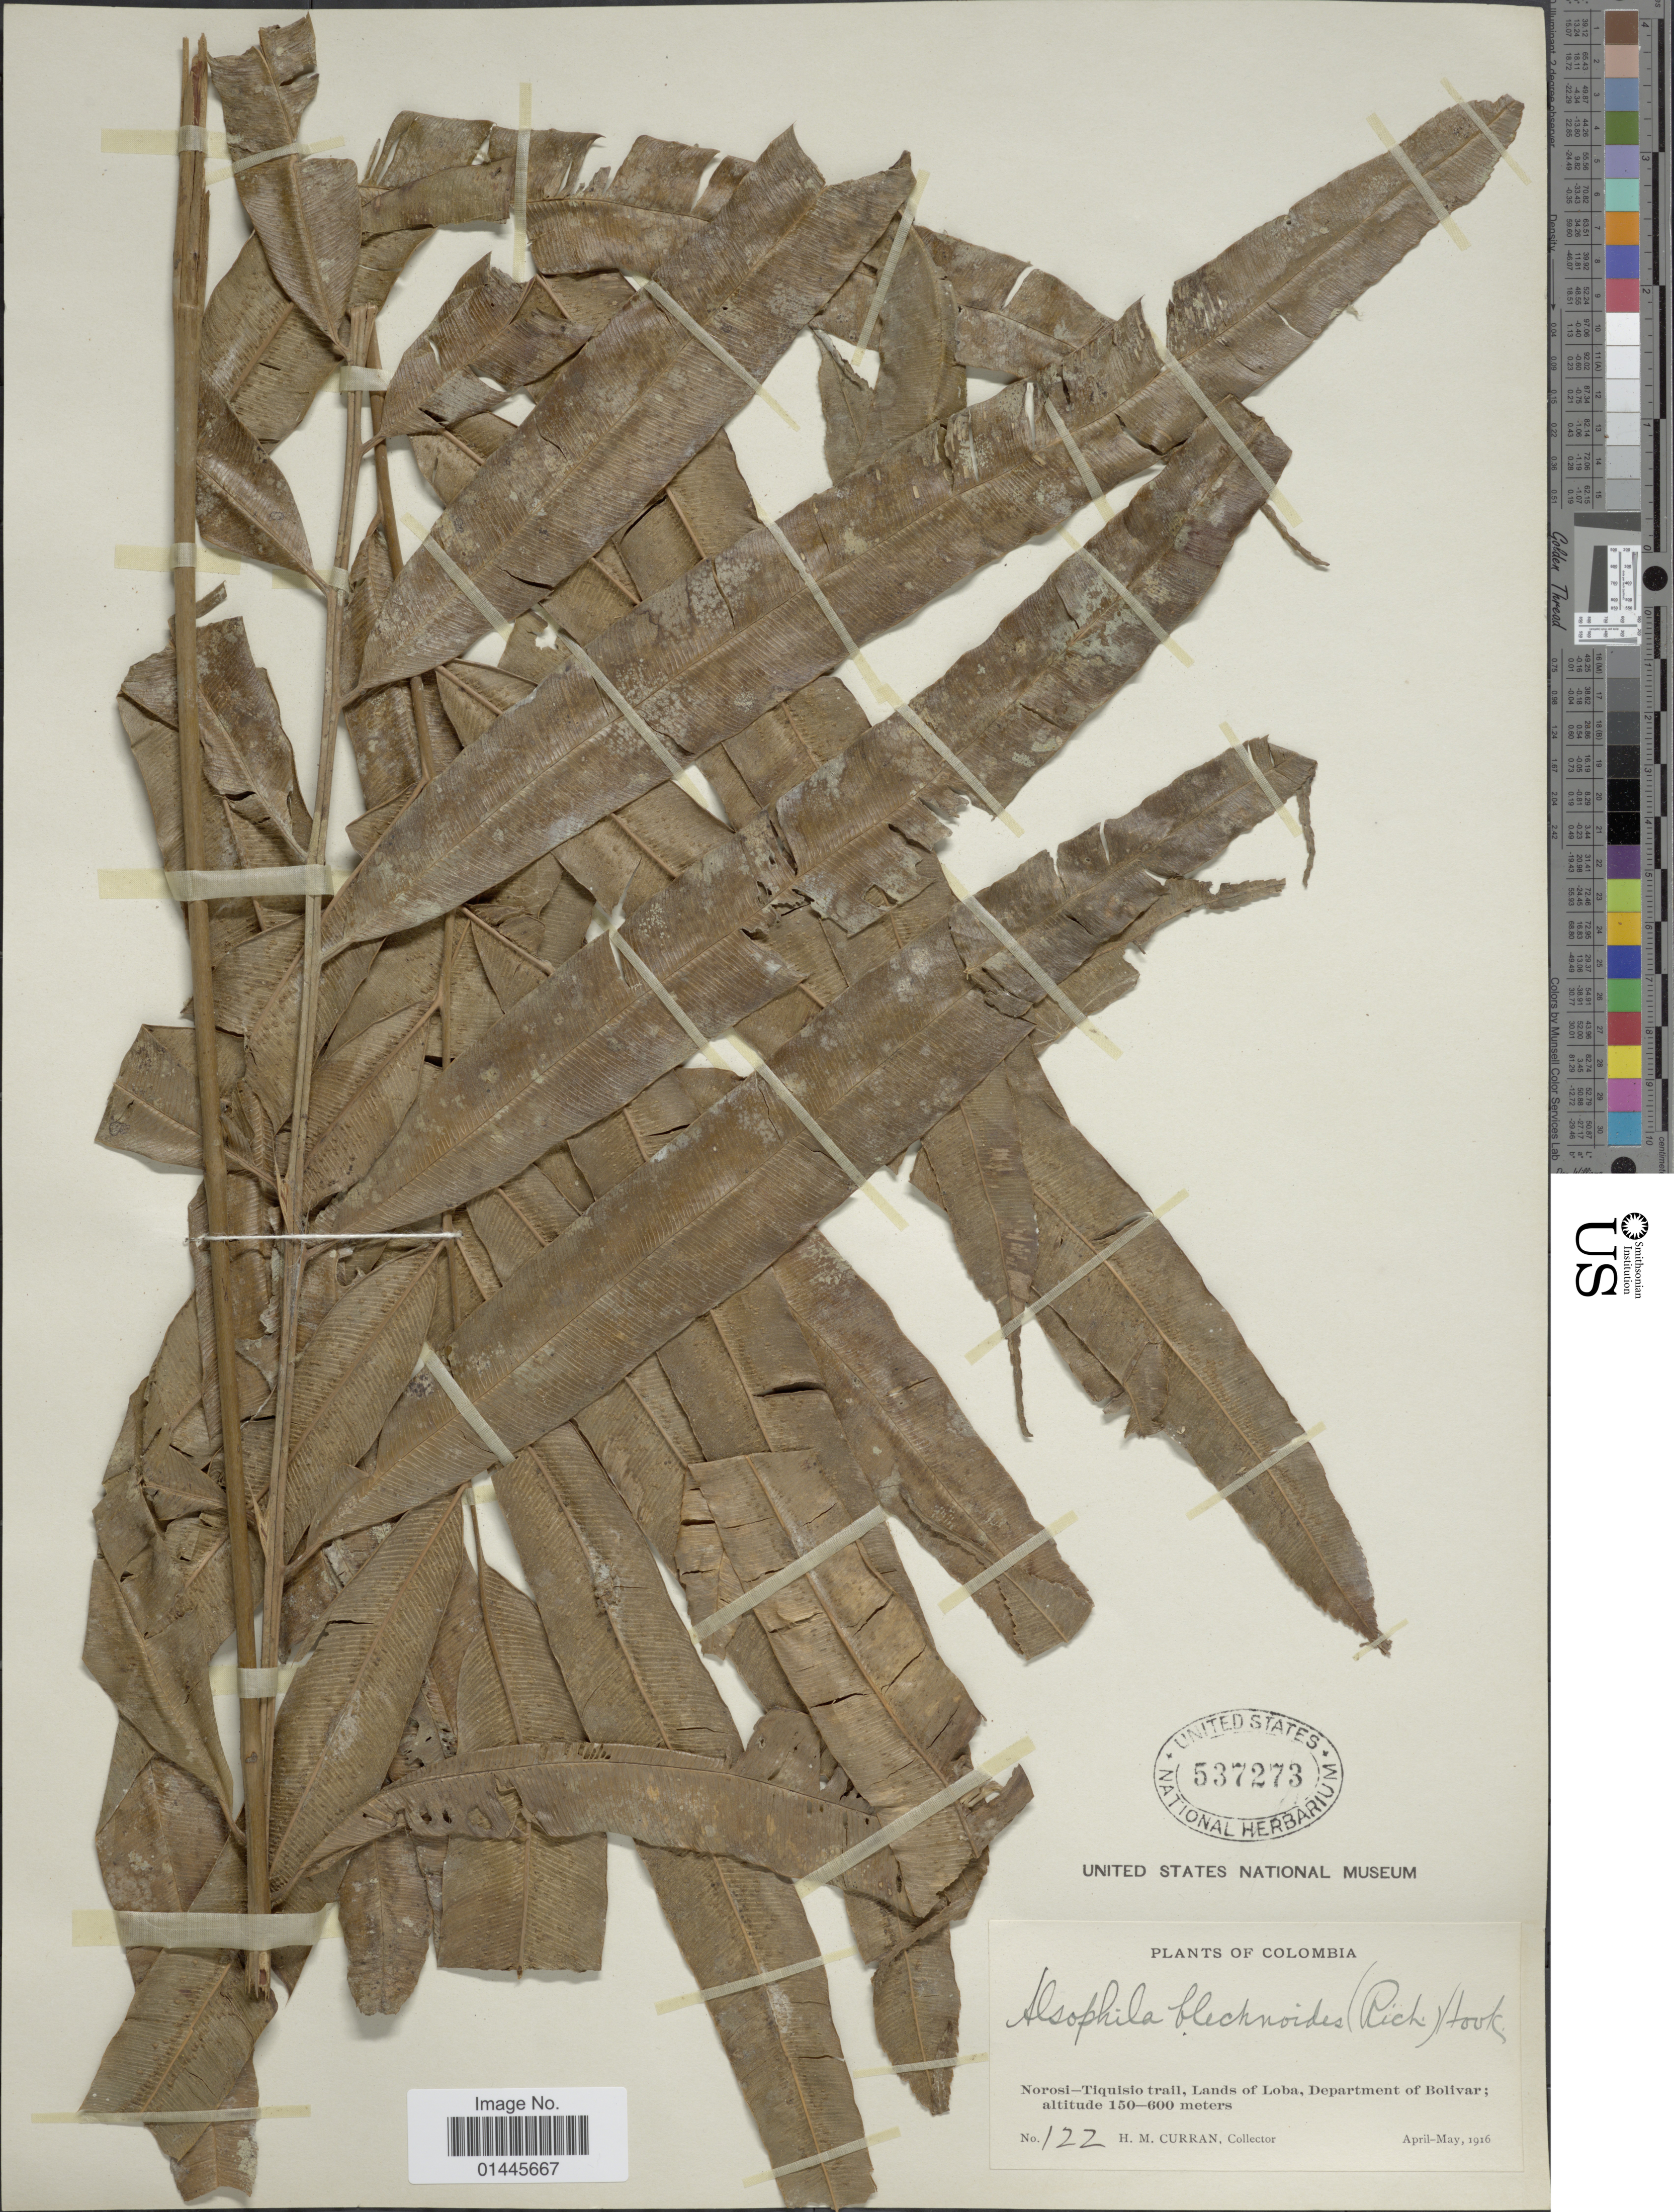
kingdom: Plantae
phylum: Tracheophyta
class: Polypodiopsida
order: Cyatheales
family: Metaxyaceae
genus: Metaxya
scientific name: Metaxya rostrata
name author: (Kunth) C. Presl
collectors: H. M. Curran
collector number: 122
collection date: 1916-04/1916-05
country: Colombia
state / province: Bolívar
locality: Norosi-Tiquisio trail, Lands of Loba.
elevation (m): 150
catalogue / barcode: US 537273